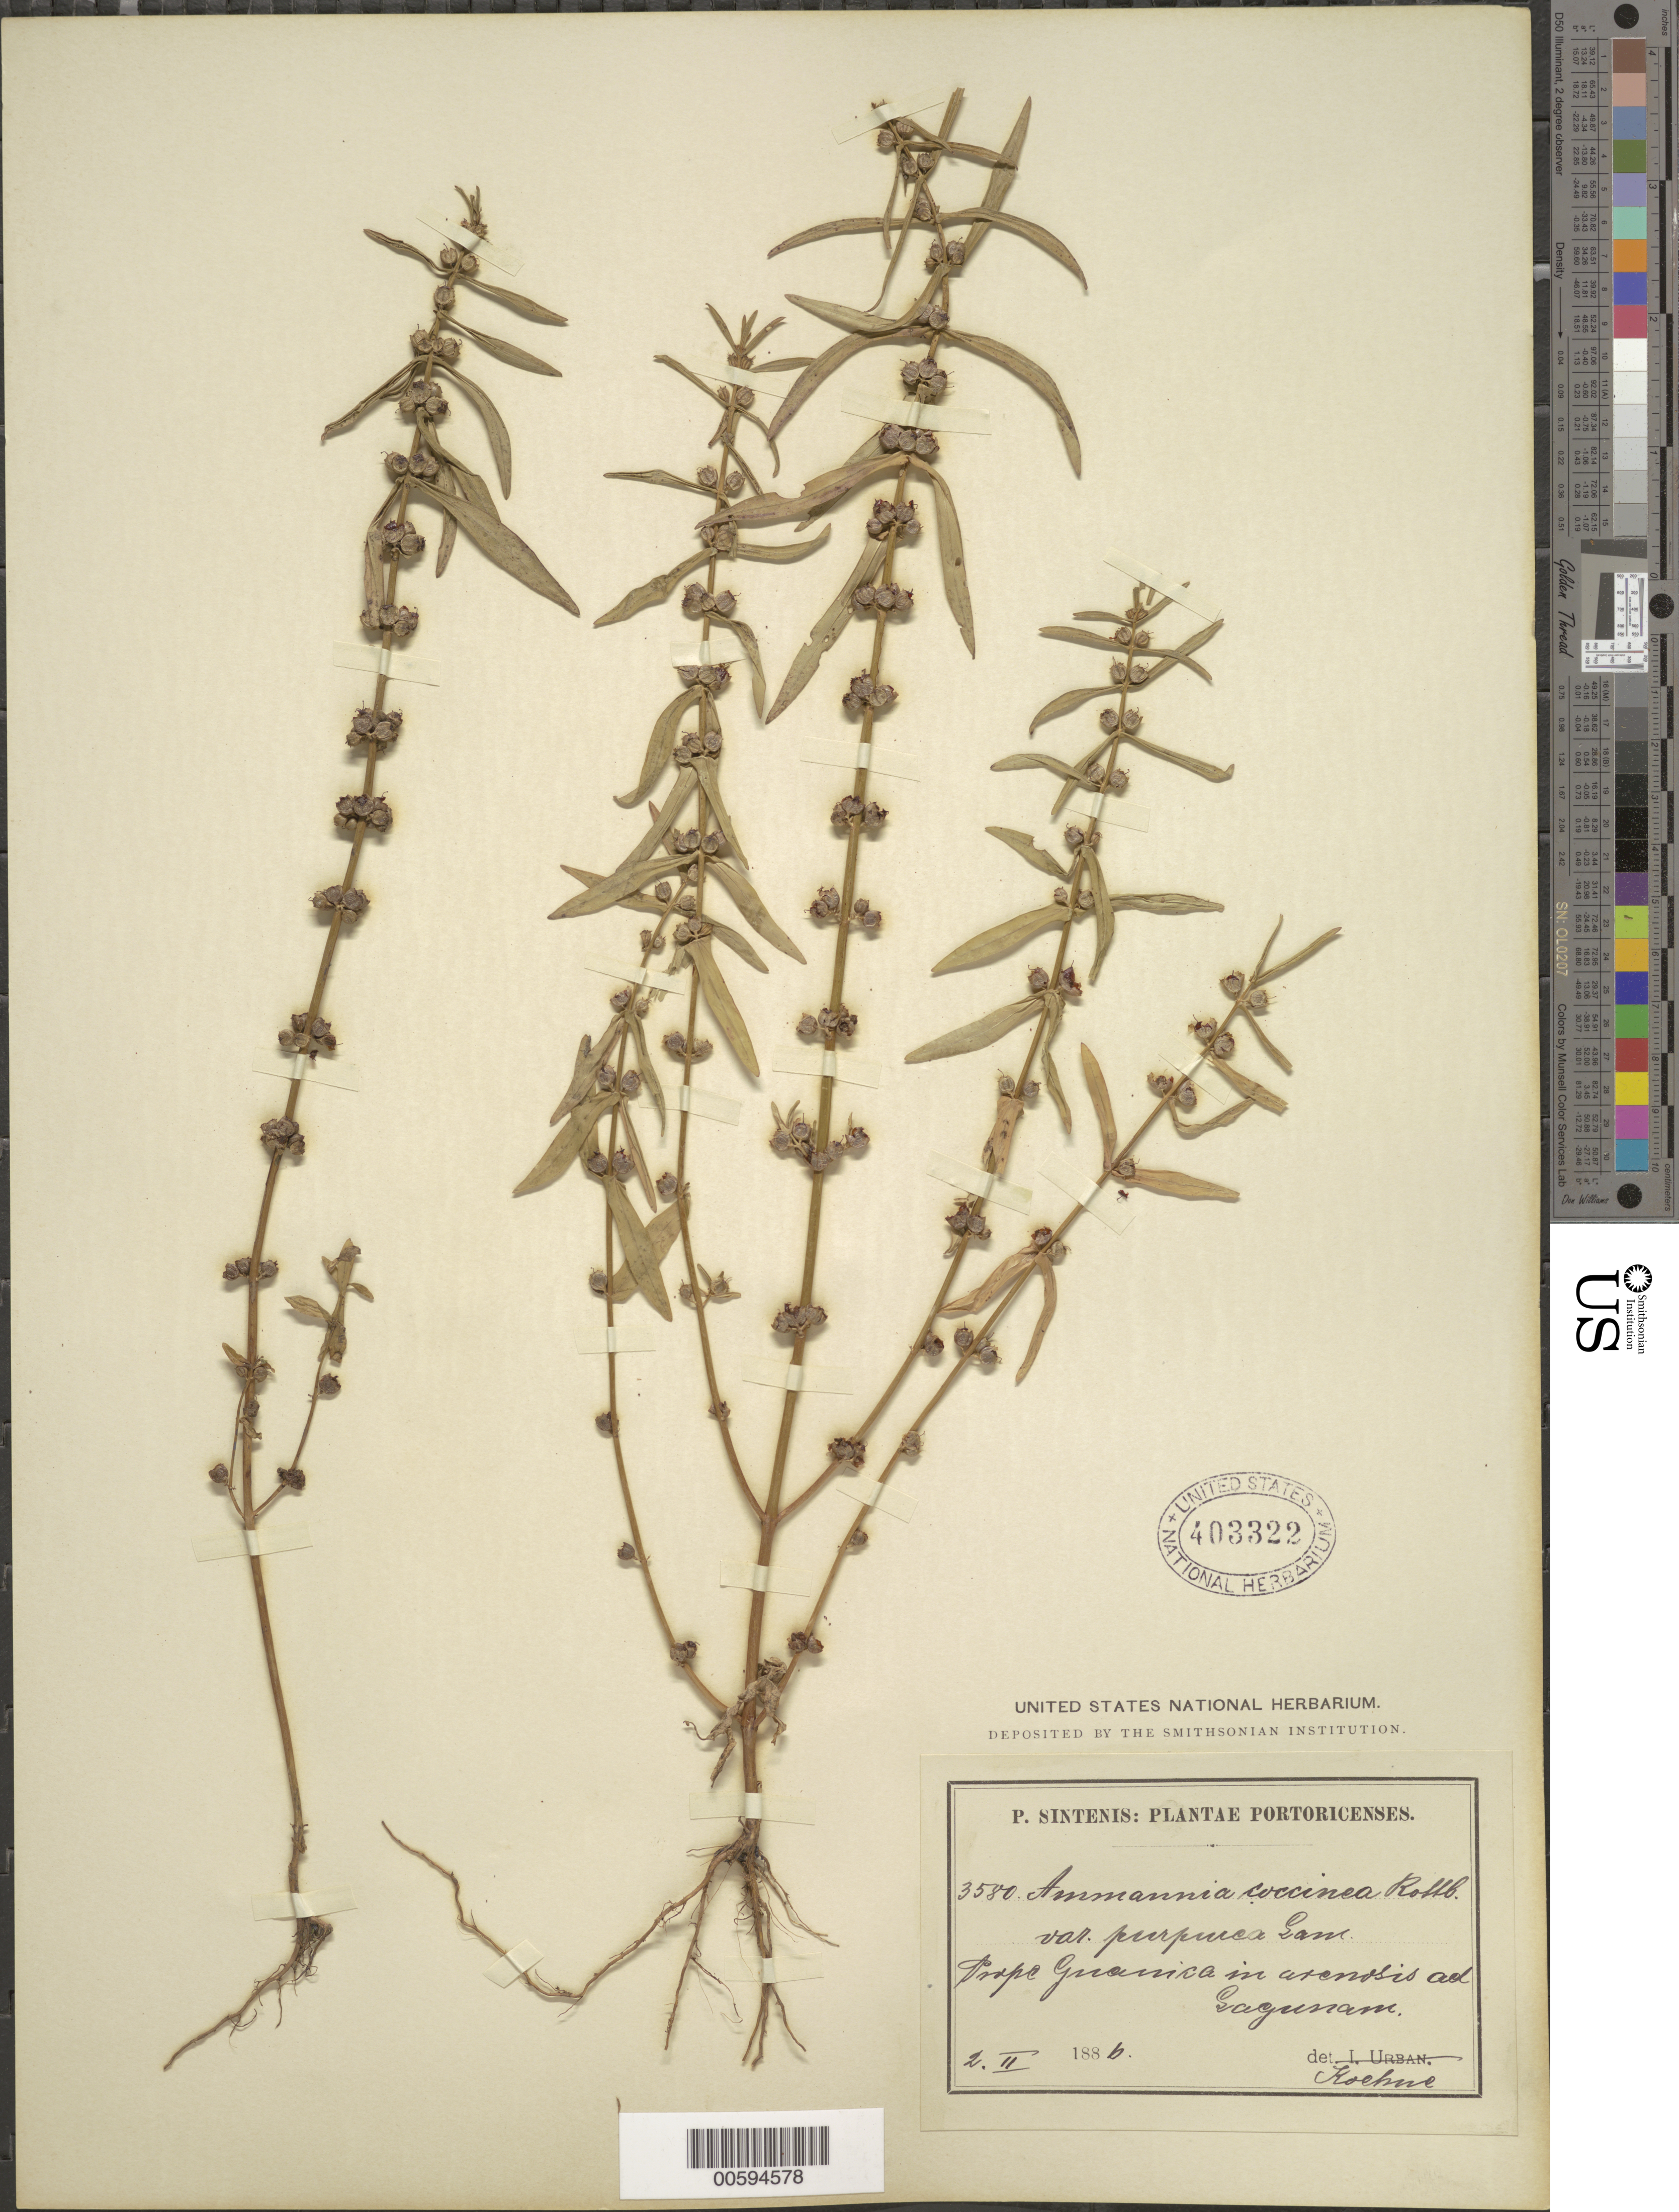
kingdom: Plantae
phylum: Tracheophyta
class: Magnoliopsida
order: Myrtales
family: Lythraceae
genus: Ammannia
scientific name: Ammannia coccinea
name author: Rottb.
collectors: P. Sintenis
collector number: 3580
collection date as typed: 02 Feb 1886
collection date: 1886-02-02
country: Puerto Rico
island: Greater Antilles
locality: Prope Guanica in arenosis ad Lagunam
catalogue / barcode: US 403322